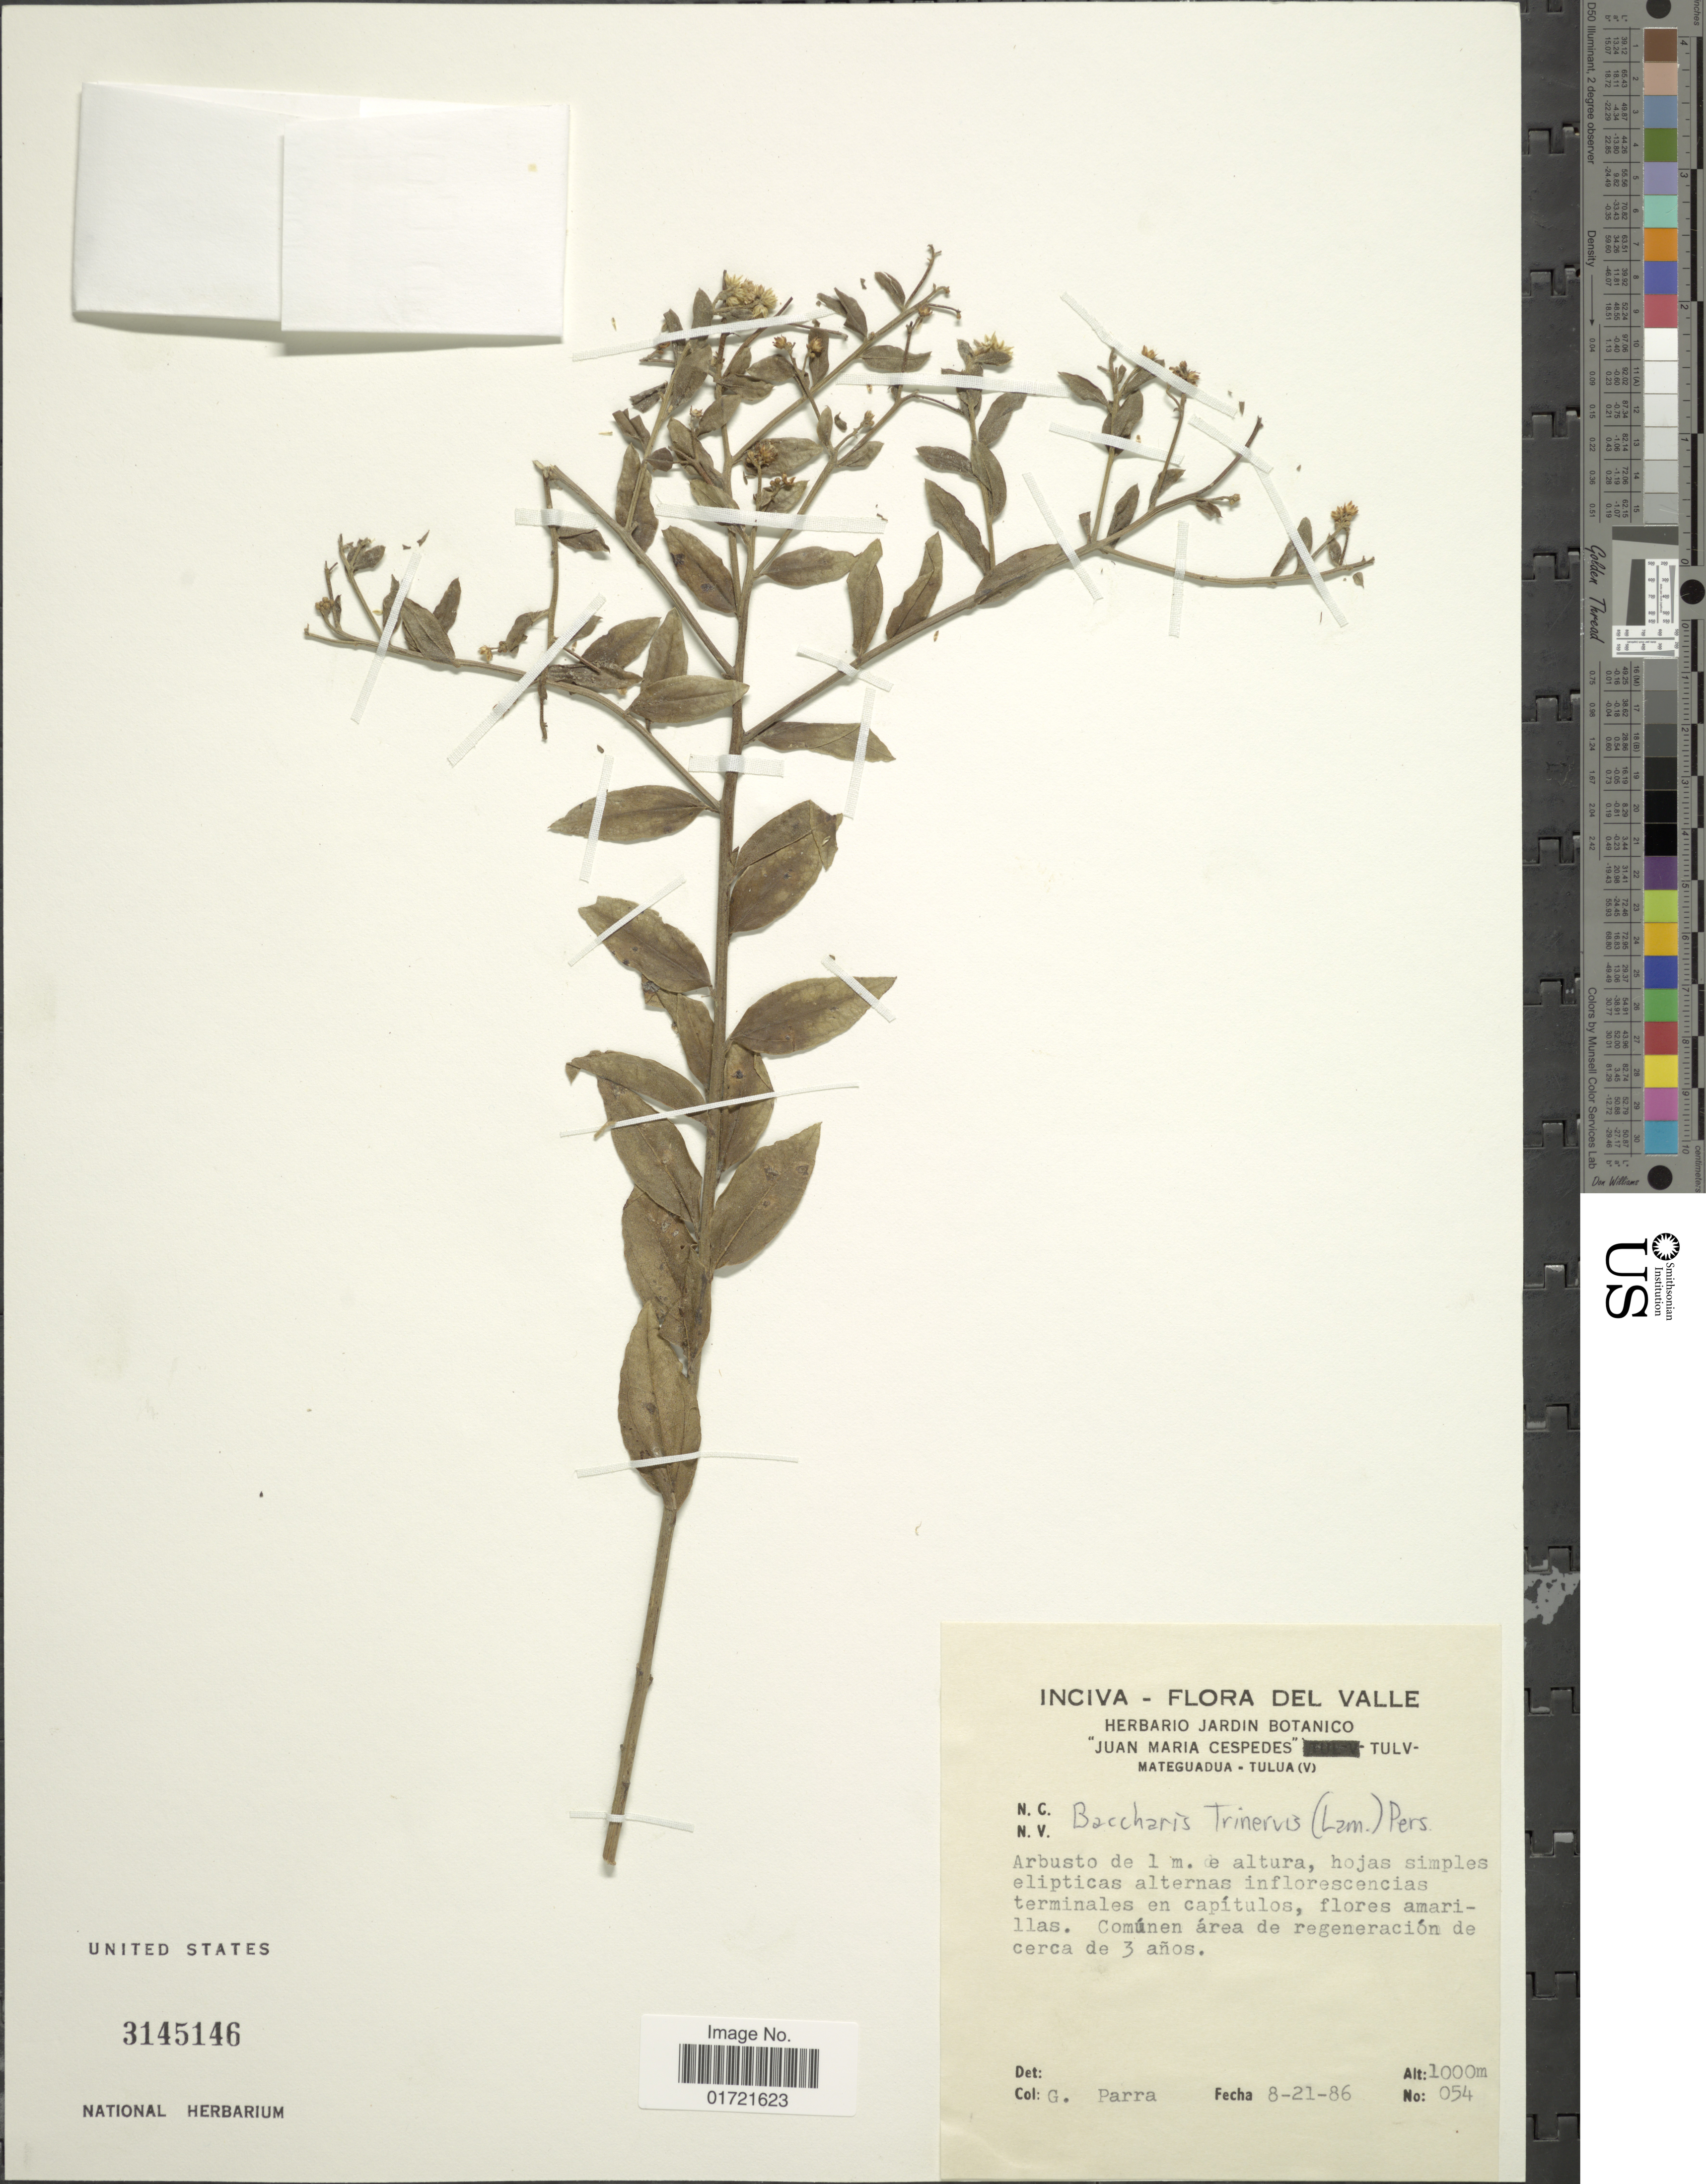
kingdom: Plantae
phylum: Tracheophyta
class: Magnoliopsida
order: Asterales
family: Asteraceae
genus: Baccharis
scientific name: Baccharis trinervis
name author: (Lam.) Pers.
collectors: G. Parra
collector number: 054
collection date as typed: Transcribed d/m/y: 21/8/86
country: Colombia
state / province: Valle del Cauca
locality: Del Valle, JUan Maria Cespedes, Tulv, Mateguadua, Tulua, Comunen area de regeneracion de cerca de 3 anos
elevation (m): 1000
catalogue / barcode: US 3145146